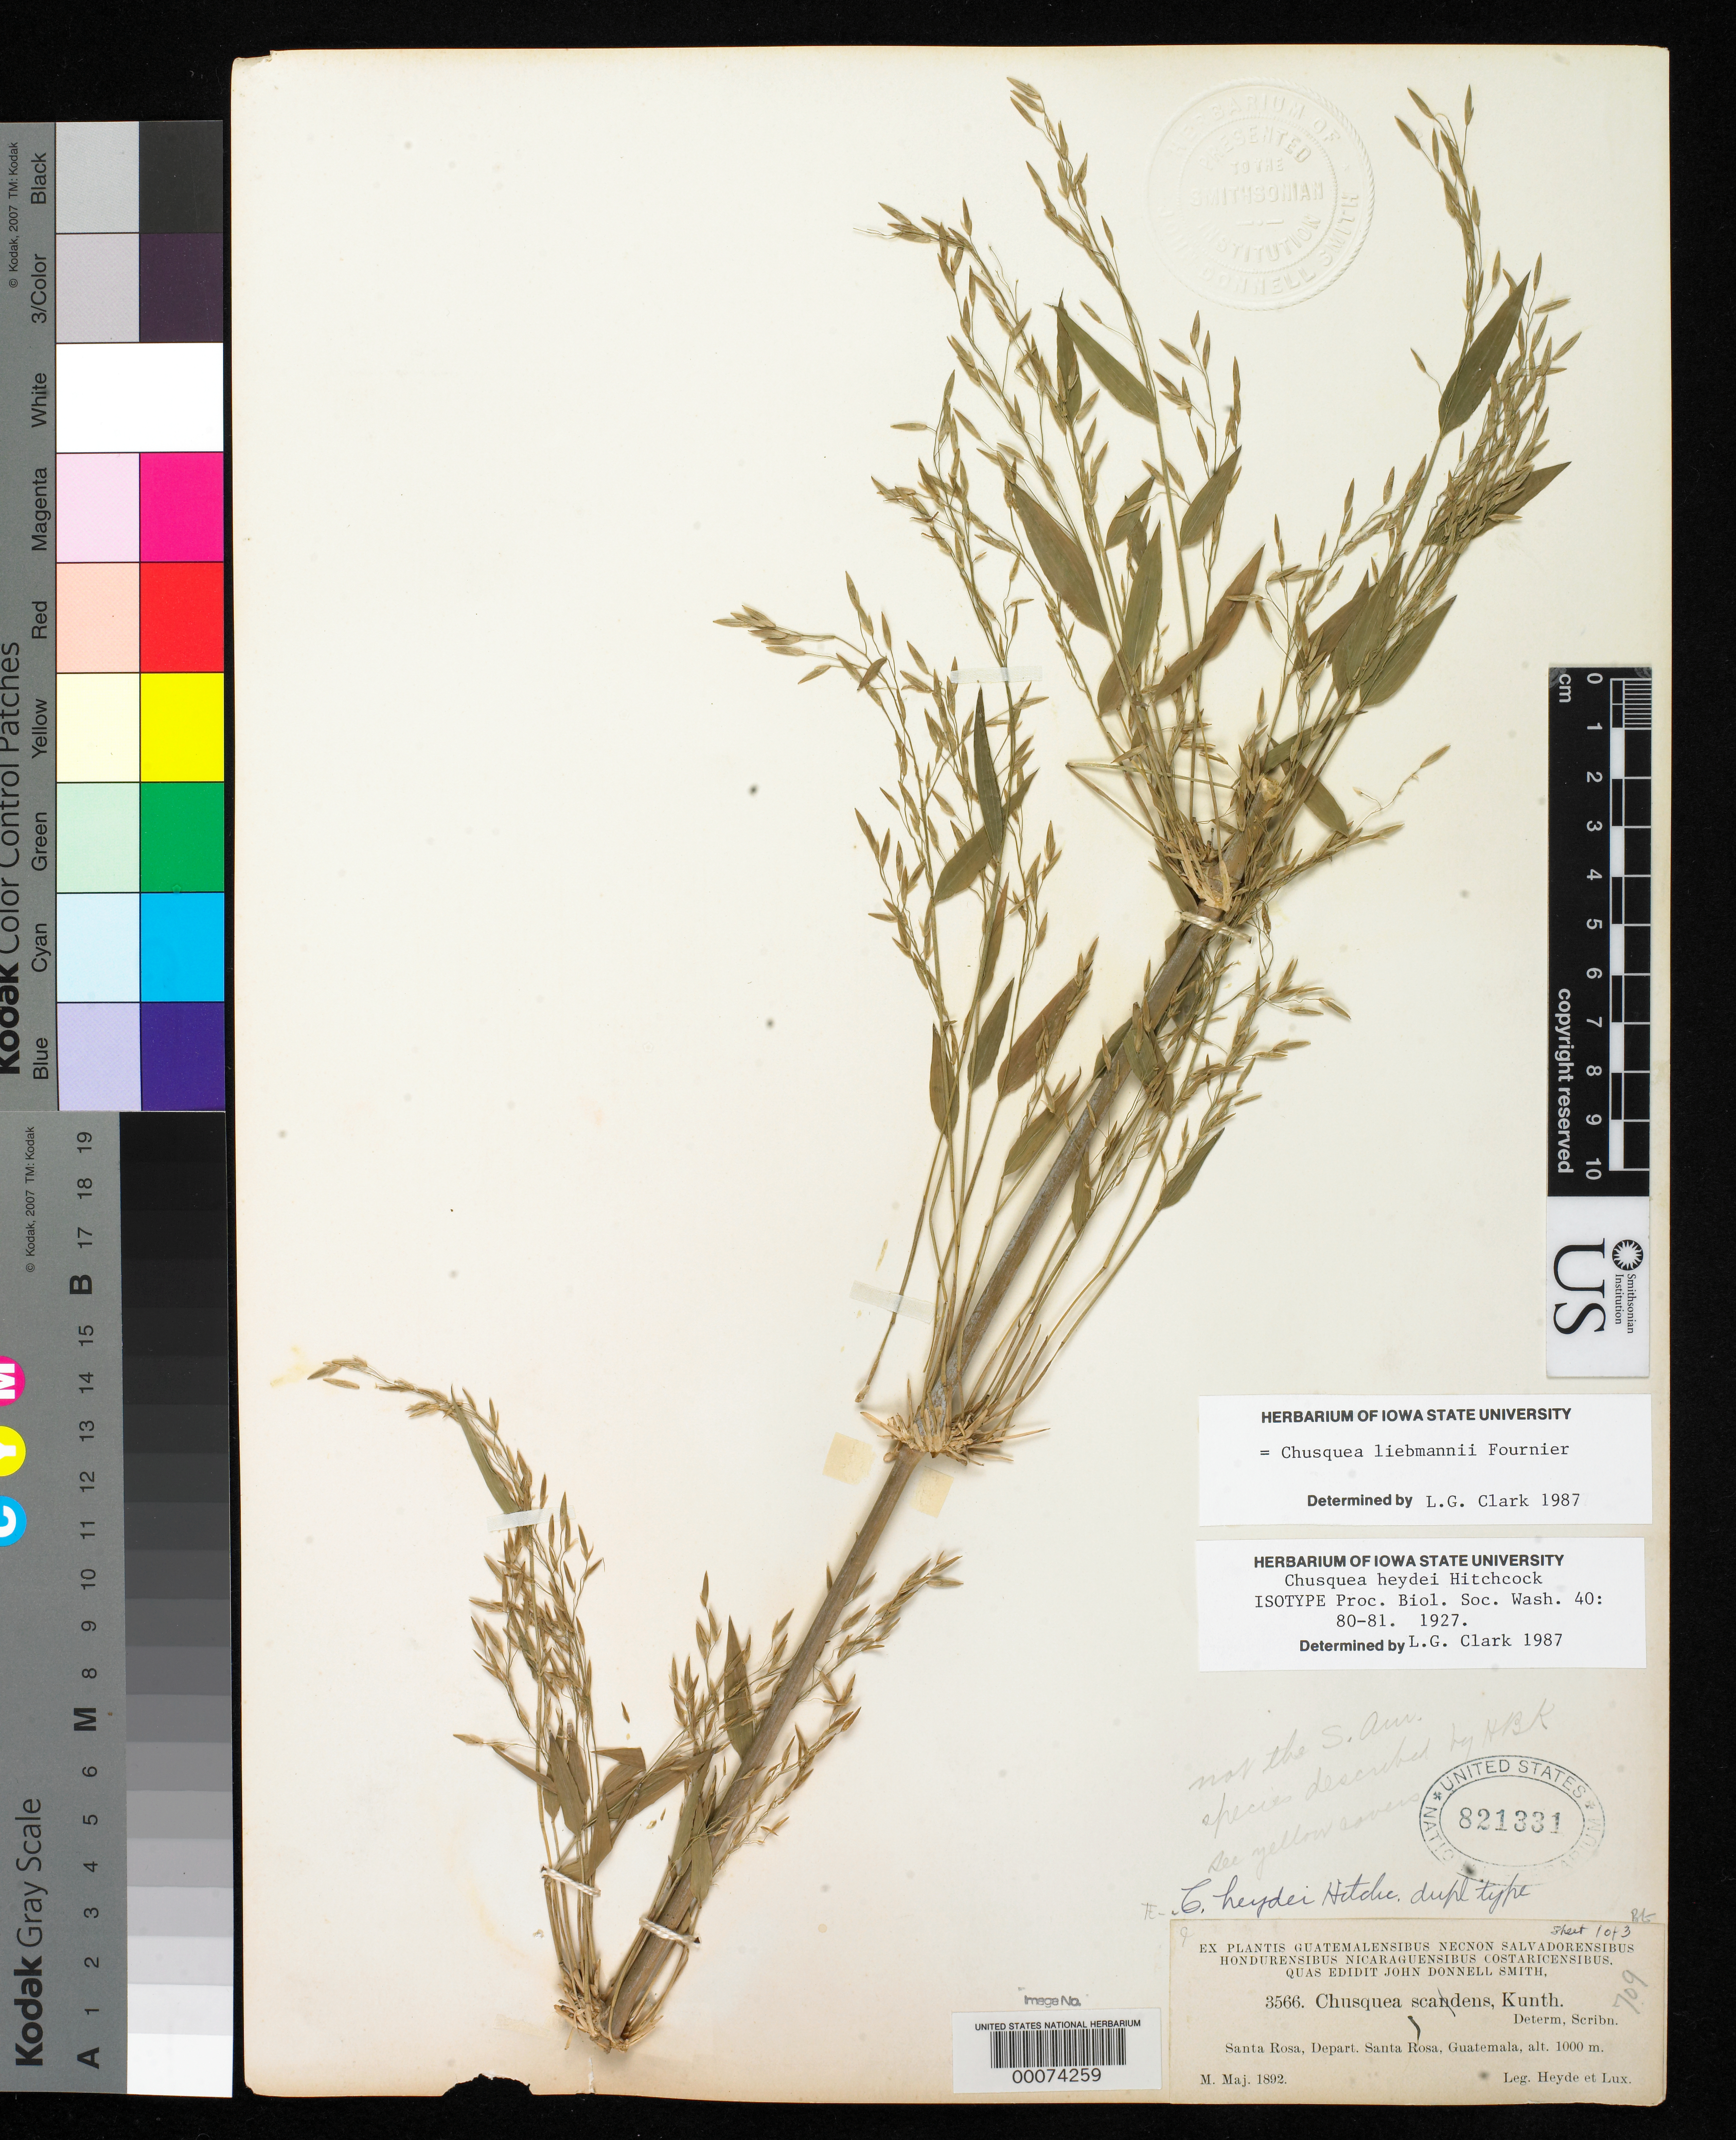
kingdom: Plantae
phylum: Tracheophyta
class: Liliopsida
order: Poales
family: Poaceae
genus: Chusquea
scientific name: Chusquea heydei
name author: Hitchc.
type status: Isotype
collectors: E. T. Heyde & E. Lux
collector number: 3566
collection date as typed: May 1892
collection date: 1892-05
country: Guatemala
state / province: Santa Rosa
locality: Santa Rosa.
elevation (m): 3000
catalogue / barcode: US 821331